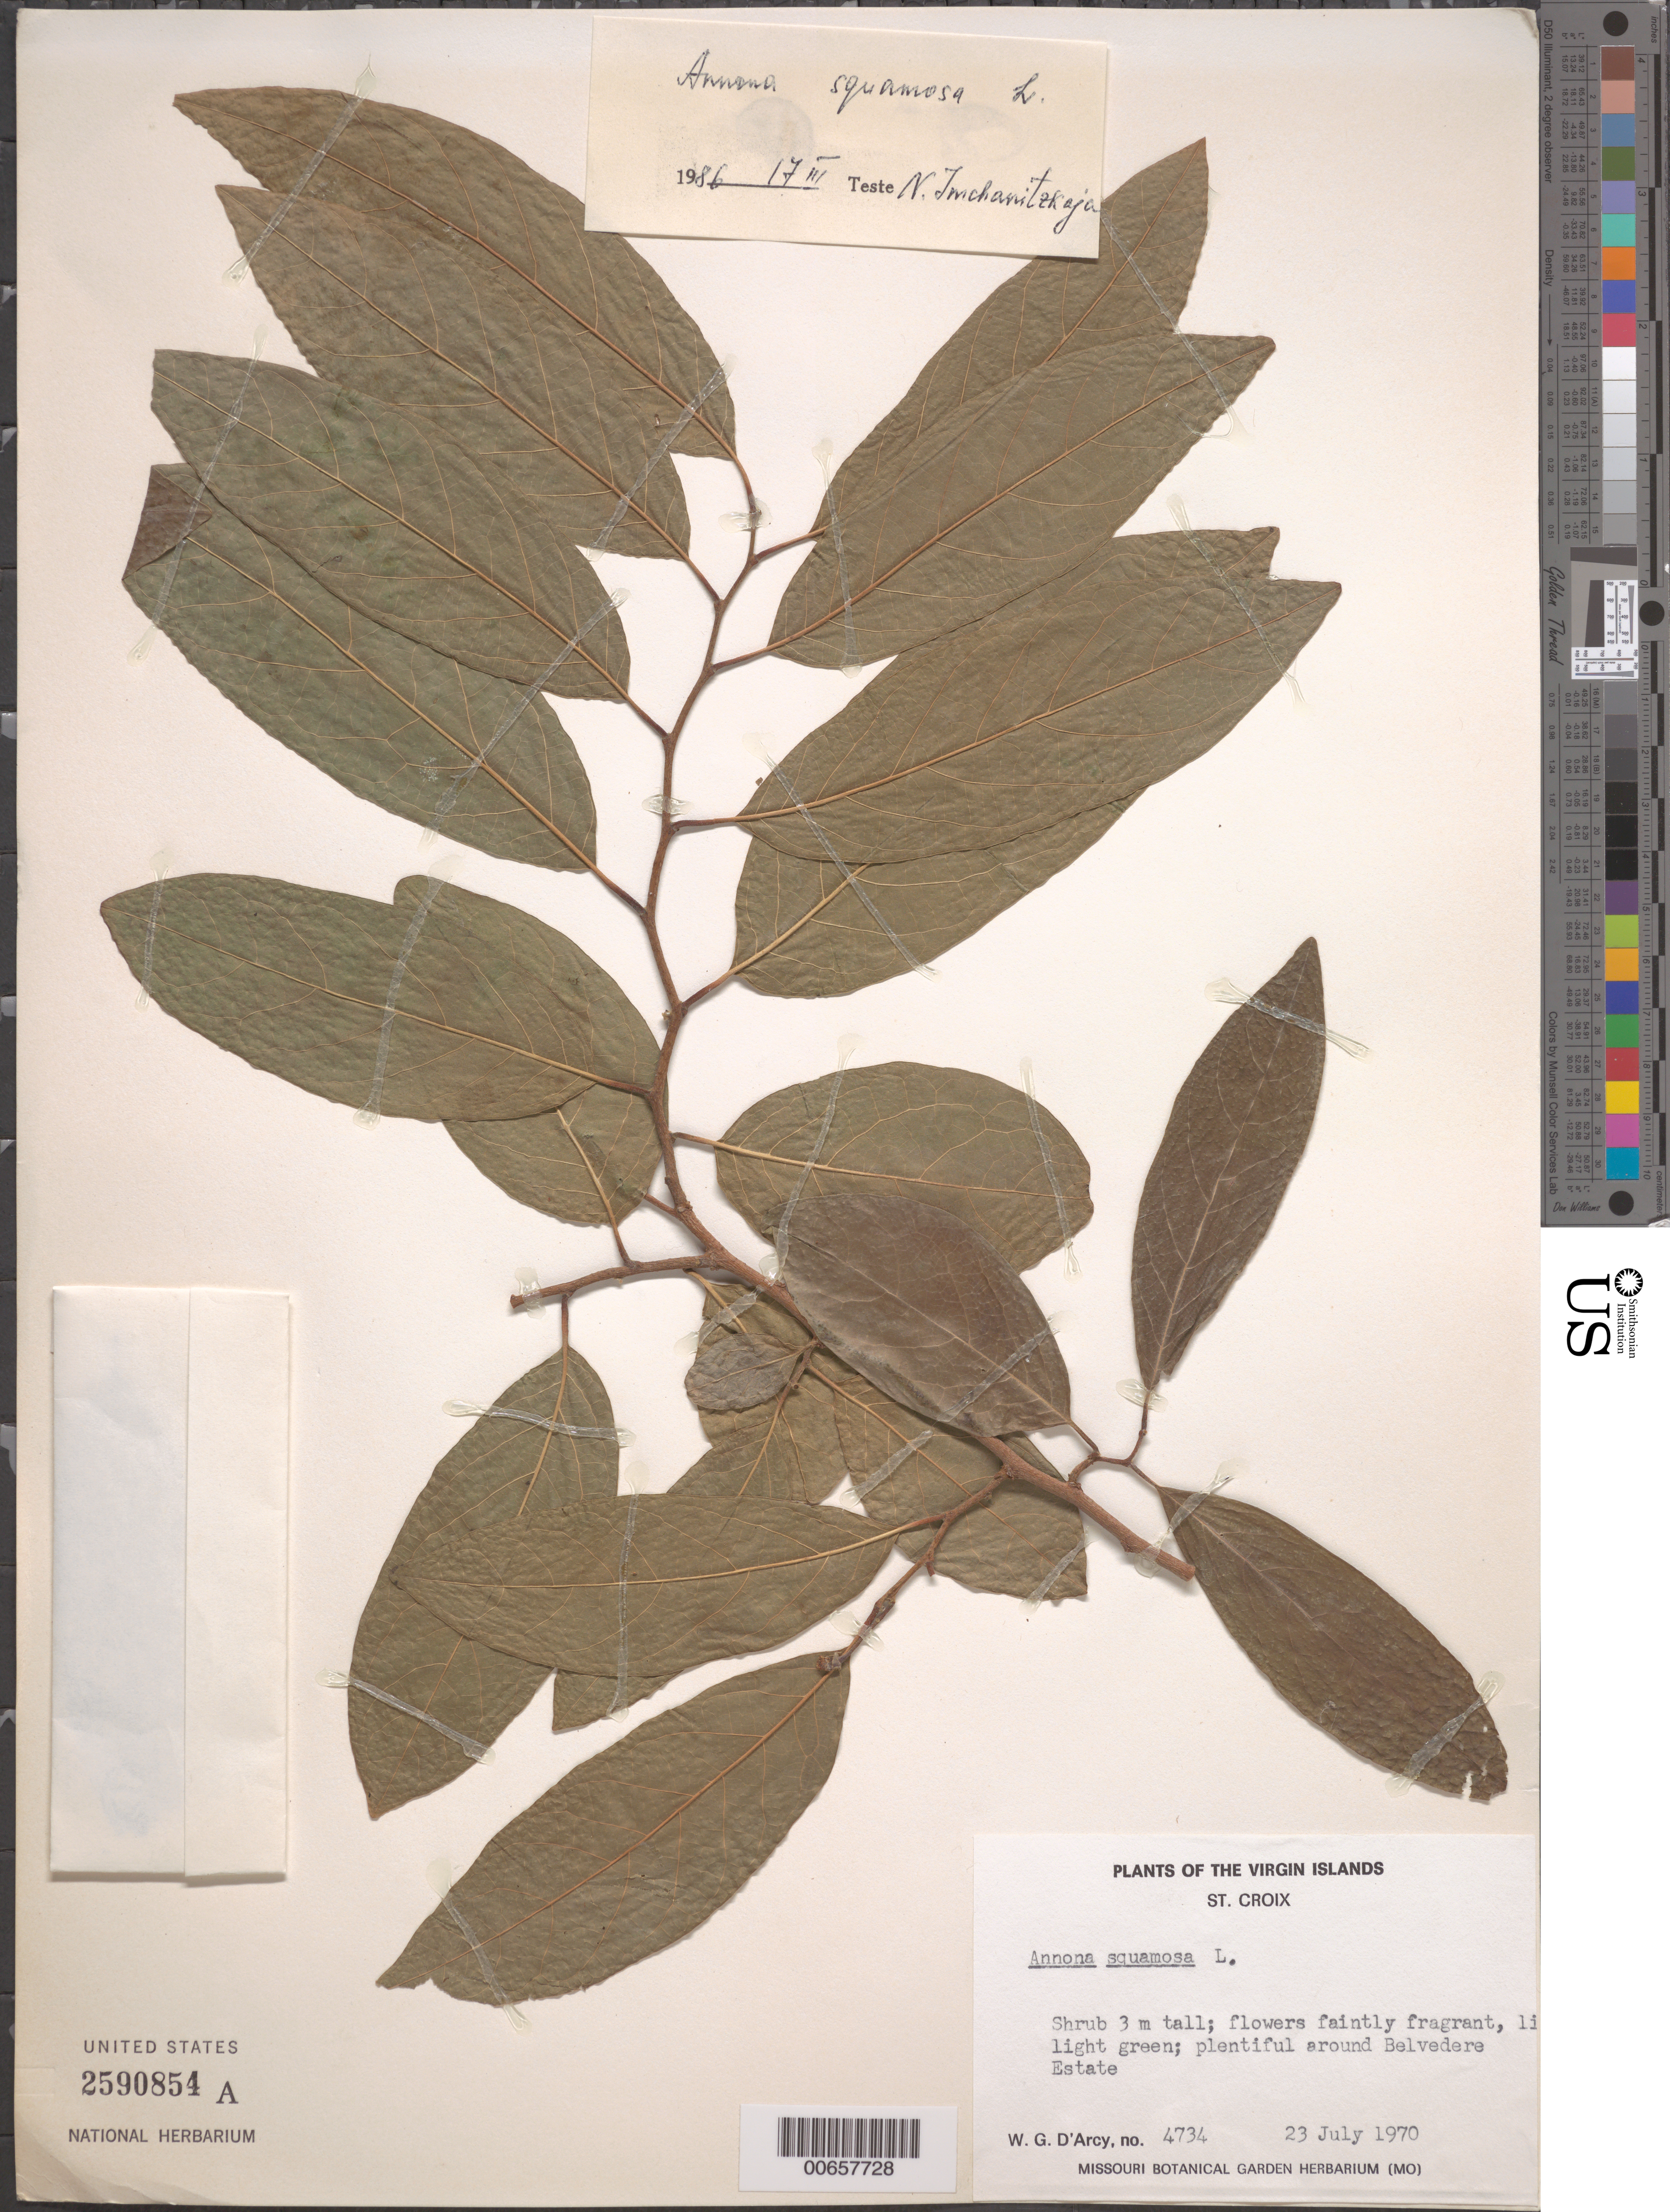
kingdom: Plantae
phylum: Tracheophyta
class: Magnoliopsida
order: Magnoliales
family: Annonaceae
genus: Annona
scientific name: Annona squamosa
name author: L.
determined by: McChanitzkaja, N.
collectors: W. G. D'Arcy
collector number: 4734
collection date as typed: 23 Jul 1970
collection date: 1970-07-23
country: U.S. Virgin Islands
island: St. Croix Island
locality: Belvedere Estate, around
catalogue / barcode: US 2590854A